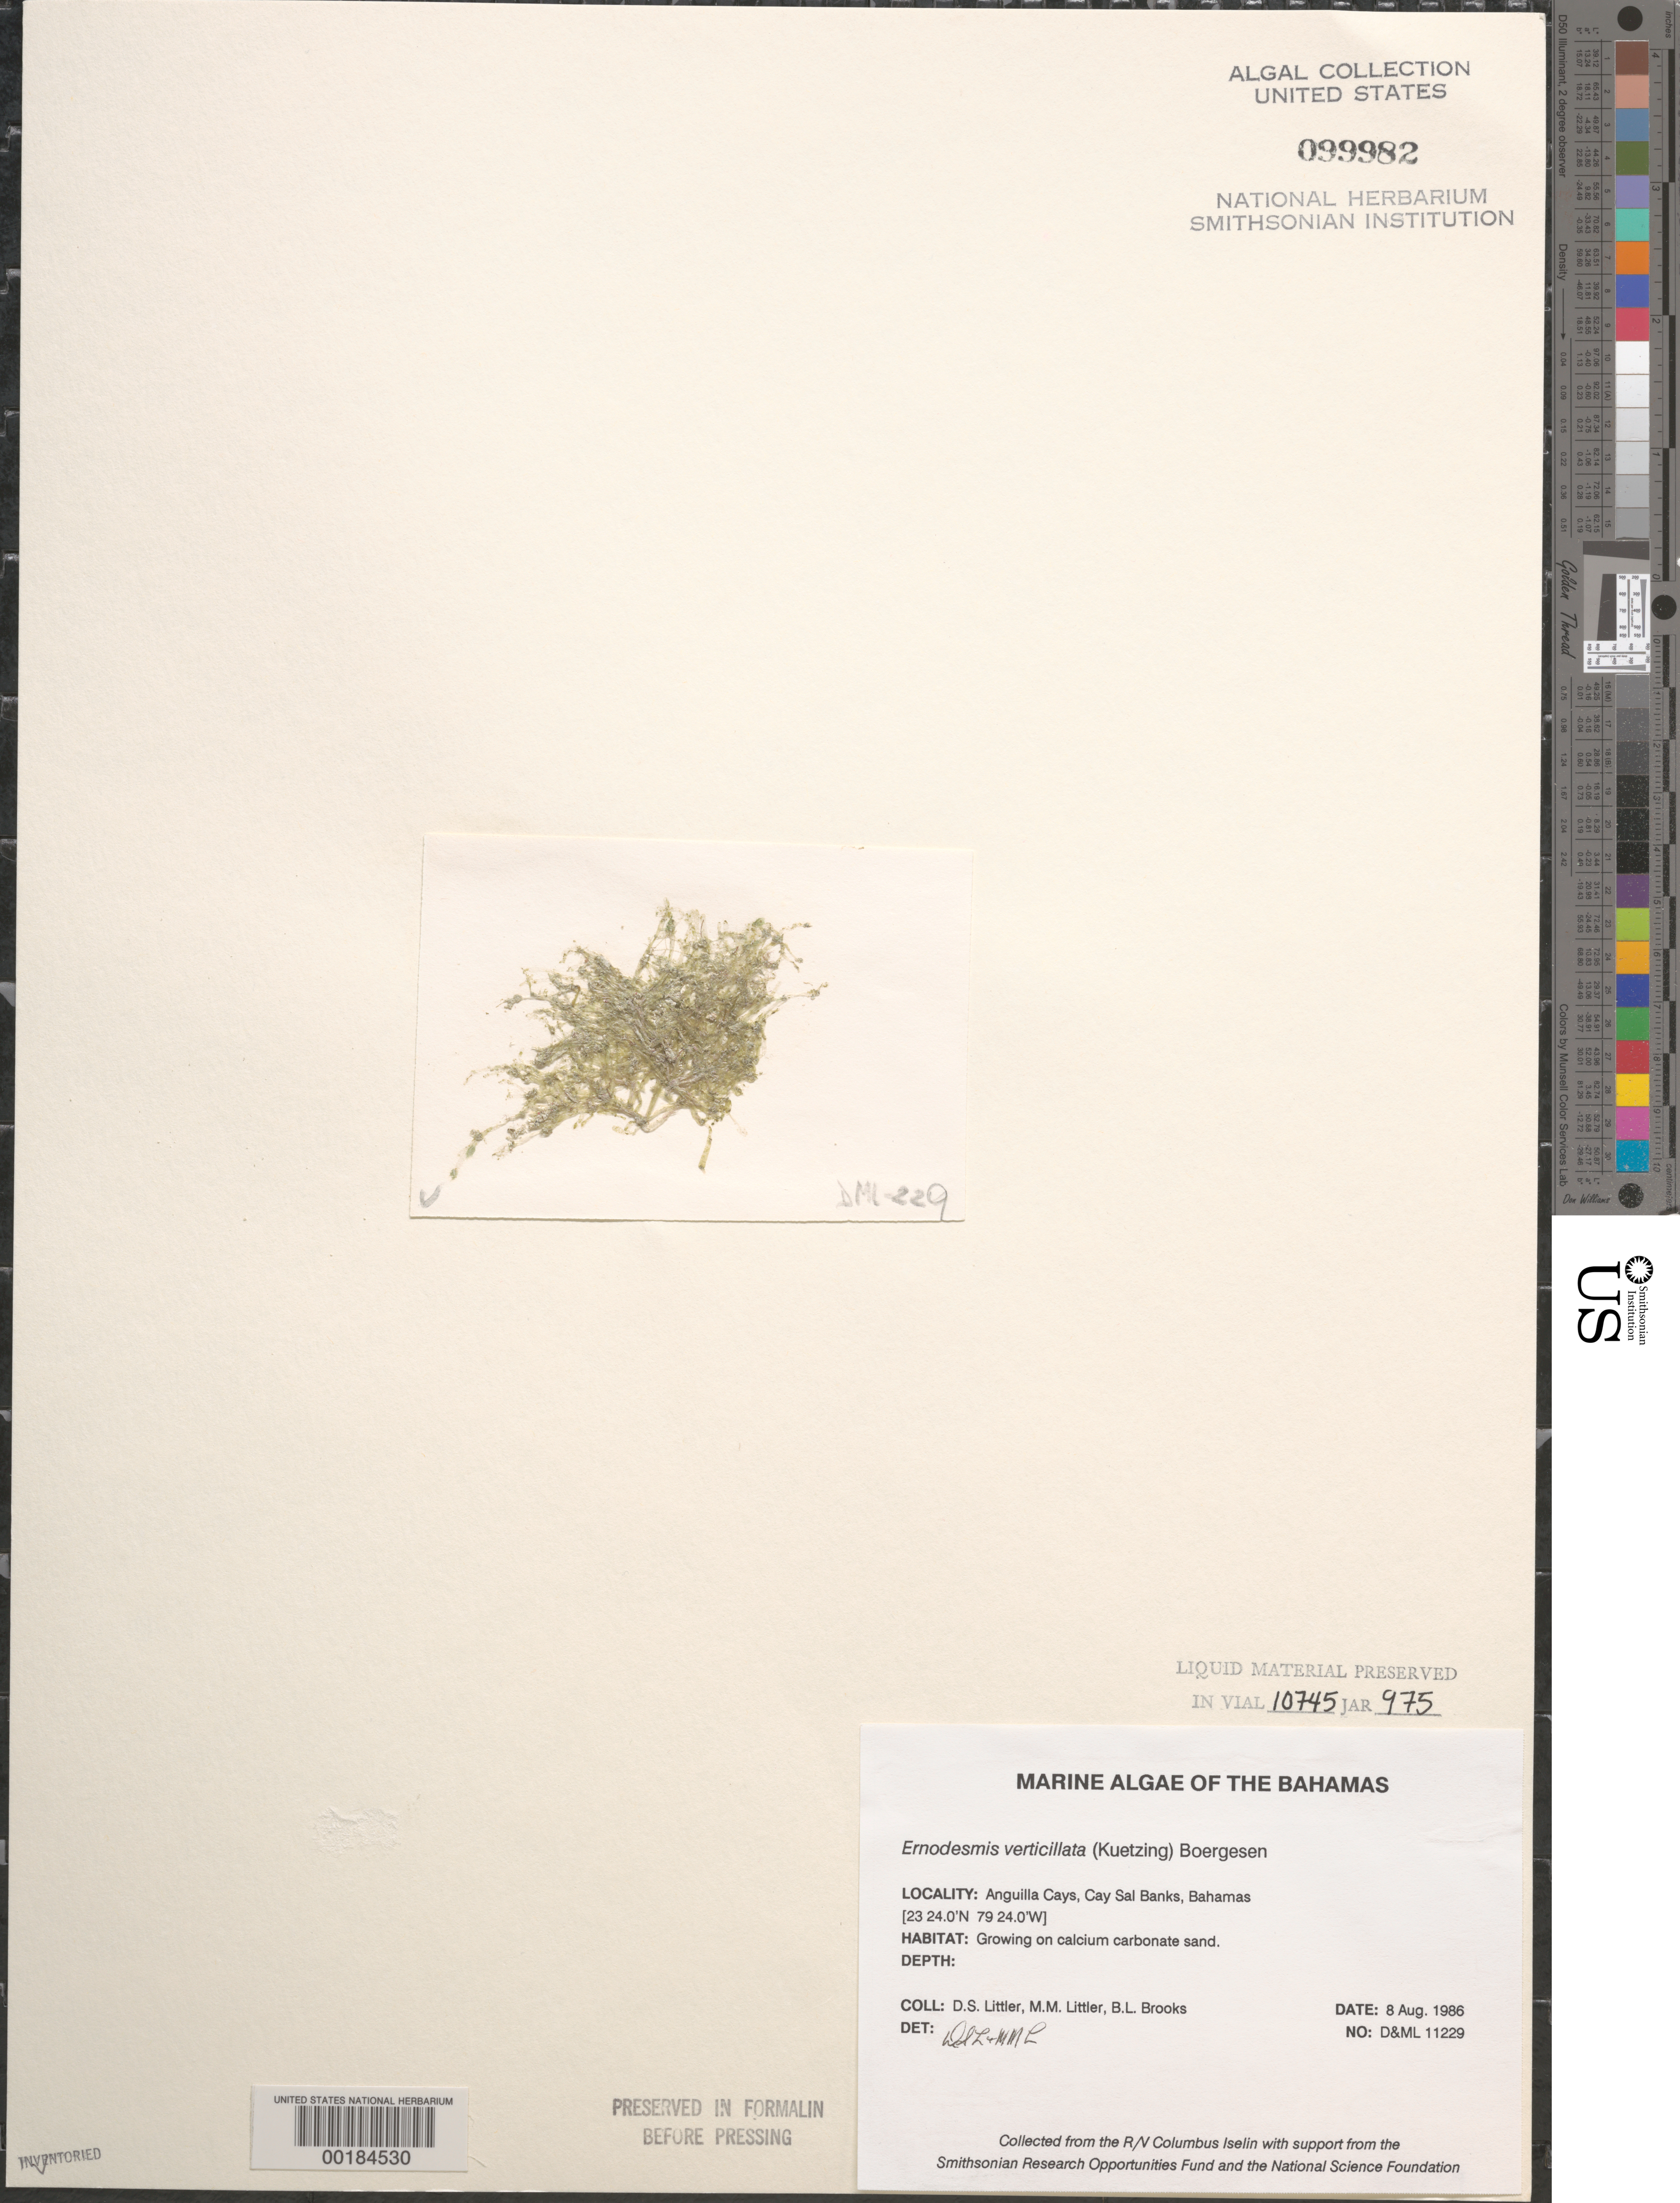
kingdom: Plantae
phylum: Chlorophyta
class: Ulvophyceae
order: Siphonocladales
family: Siphonocladaceae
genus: Ernodesmis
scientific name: Ernodesmis verticillata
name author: (Kütz.) Børgesen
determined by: Littler, D. S.; Littler, M. M.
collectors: D. S. Littler, M. M. Littler & B. Brooks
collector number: D&ML 11229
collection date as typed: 08 Aug 1986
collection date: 1986-08-08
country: Bahamas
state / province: Bimini Banks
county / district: Bimini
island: Anguilla Cays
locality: Cay Sal Banks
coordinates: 23 24.0' N, 79 24.0' W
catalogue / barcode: US 99982